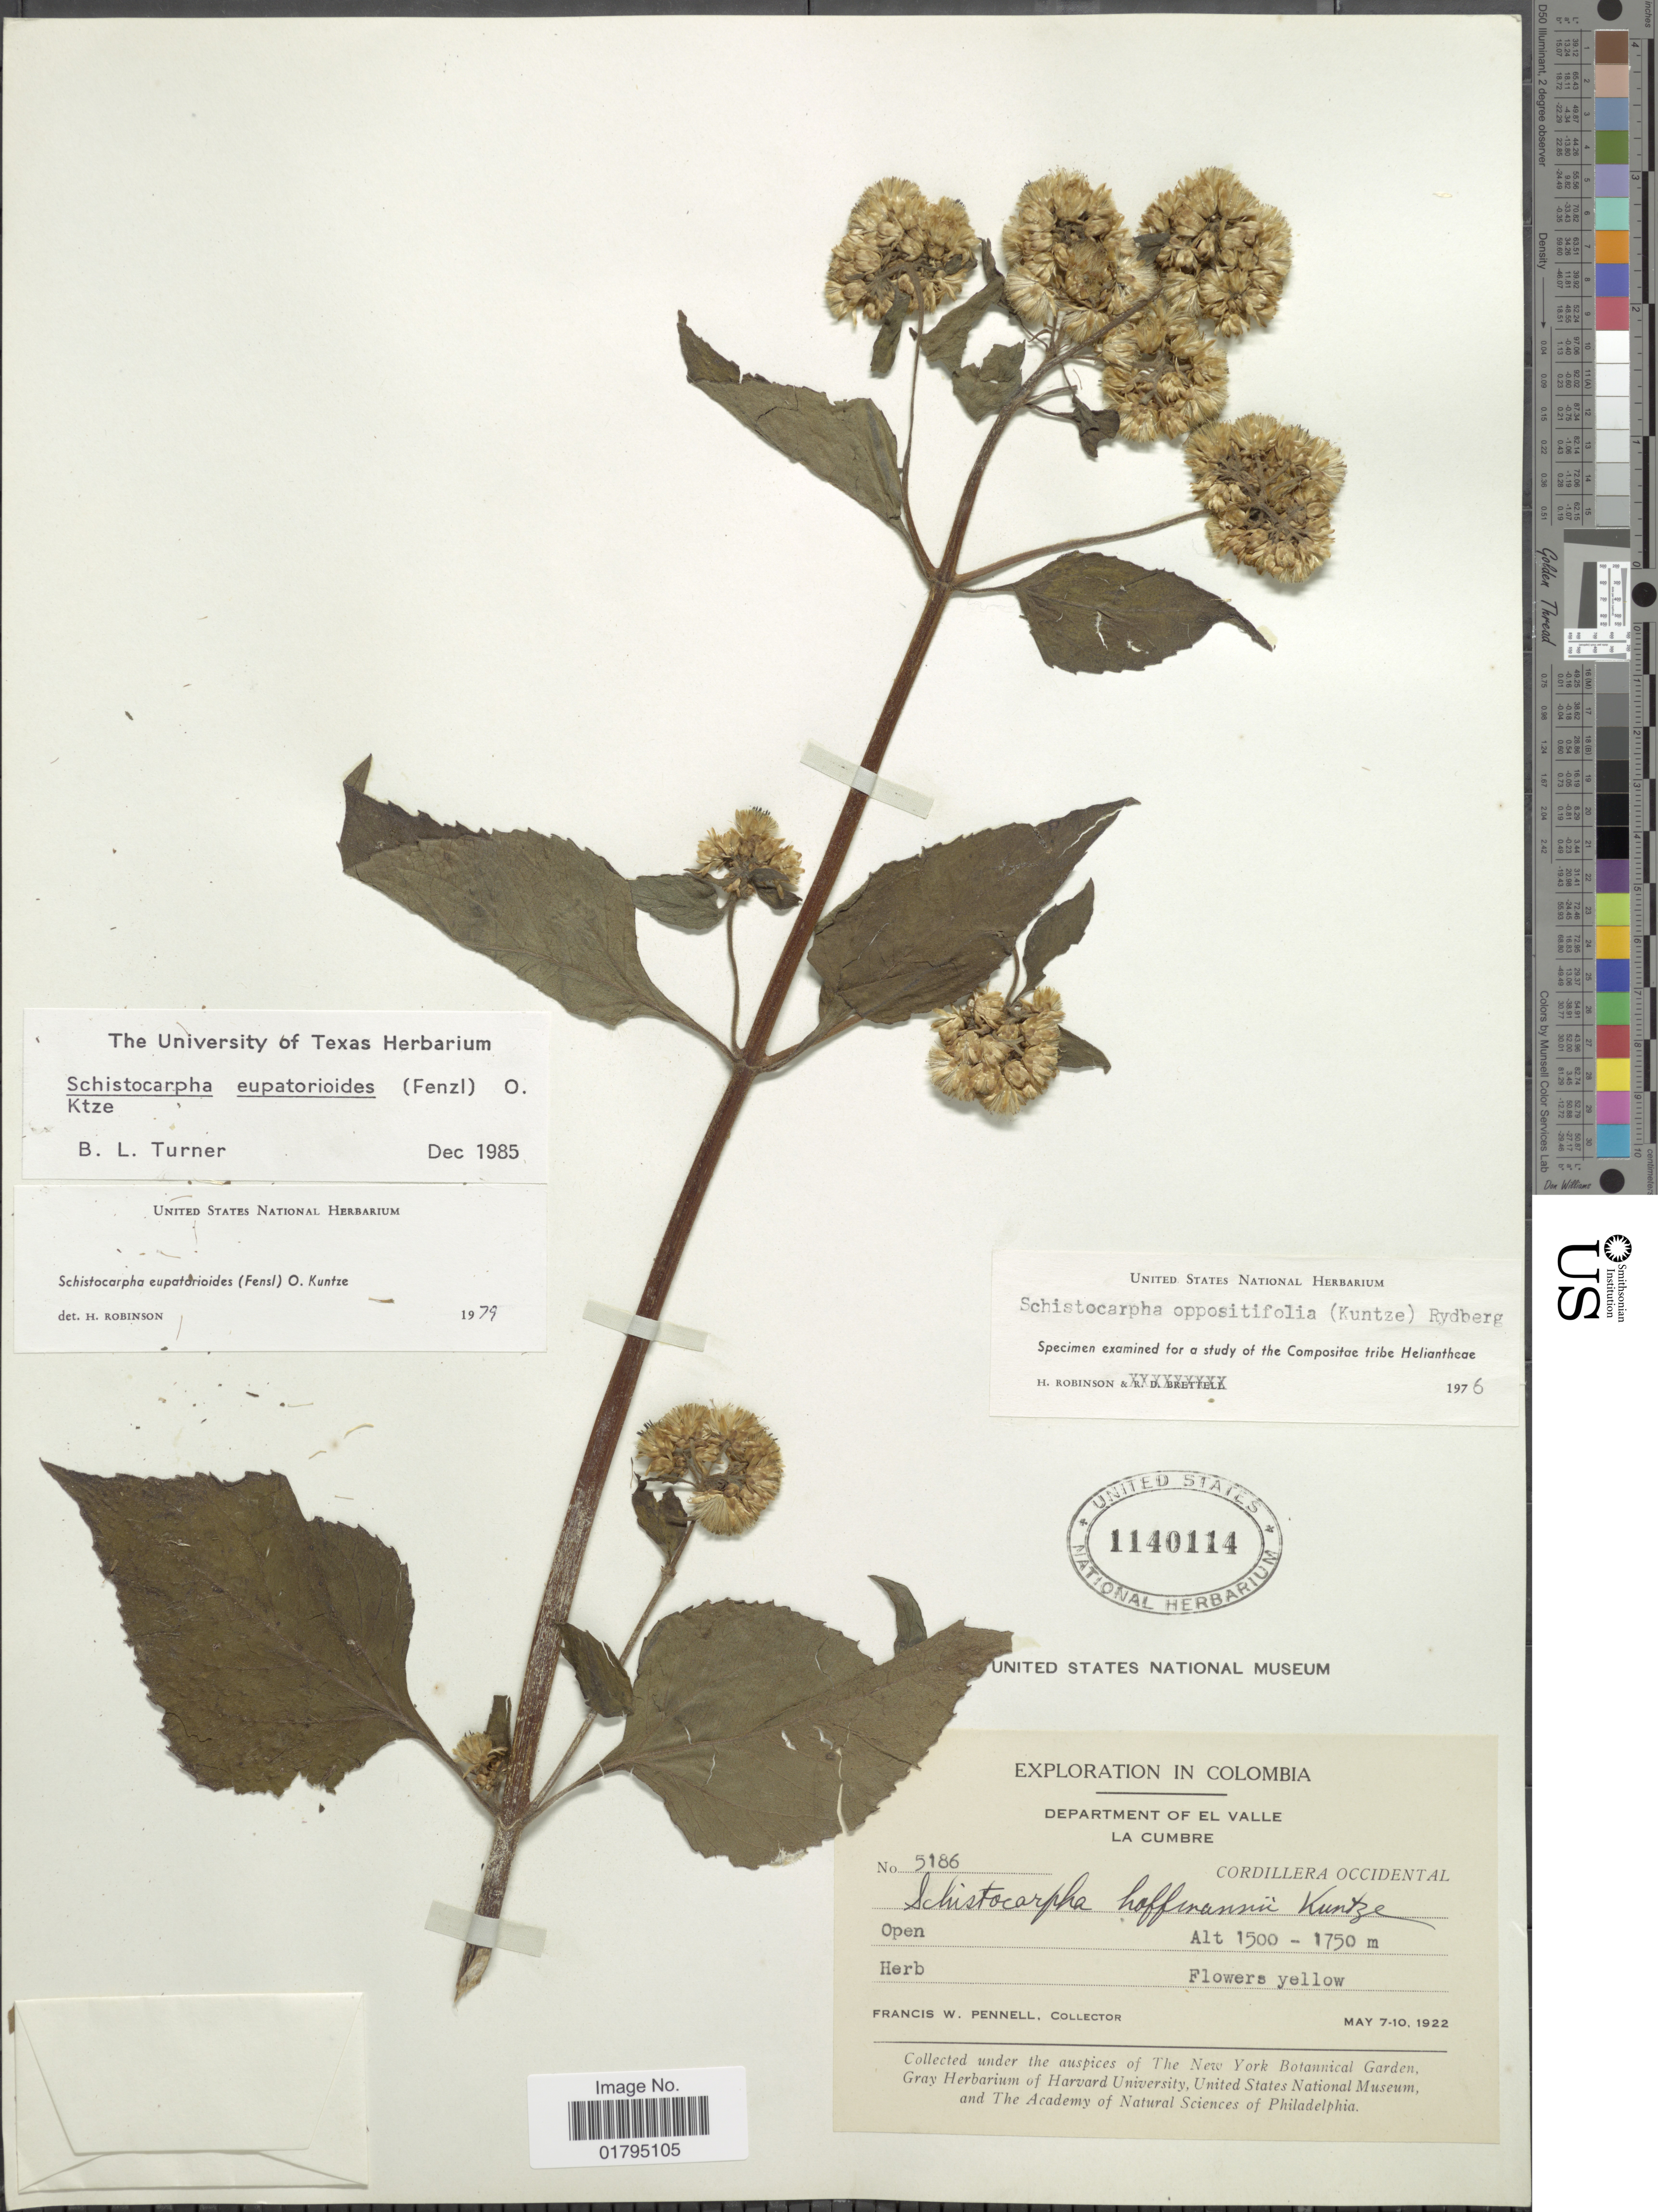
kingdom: Plantae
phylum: Tracheophyta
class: Magnoliopsida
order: Asterales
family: Asteraceae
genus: Schistocarpha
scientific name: Schistocarpha eupatorioides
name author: (Fenzl) Kuntze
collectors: F. W. Pennell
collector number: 5186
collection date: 1922-05-07/1922-05-10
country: Colombia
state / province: Valle del Cauca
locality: Department of El Valle, La Cumbre. Cordillera Occidental.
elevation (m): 1500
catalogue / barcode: US 1140114